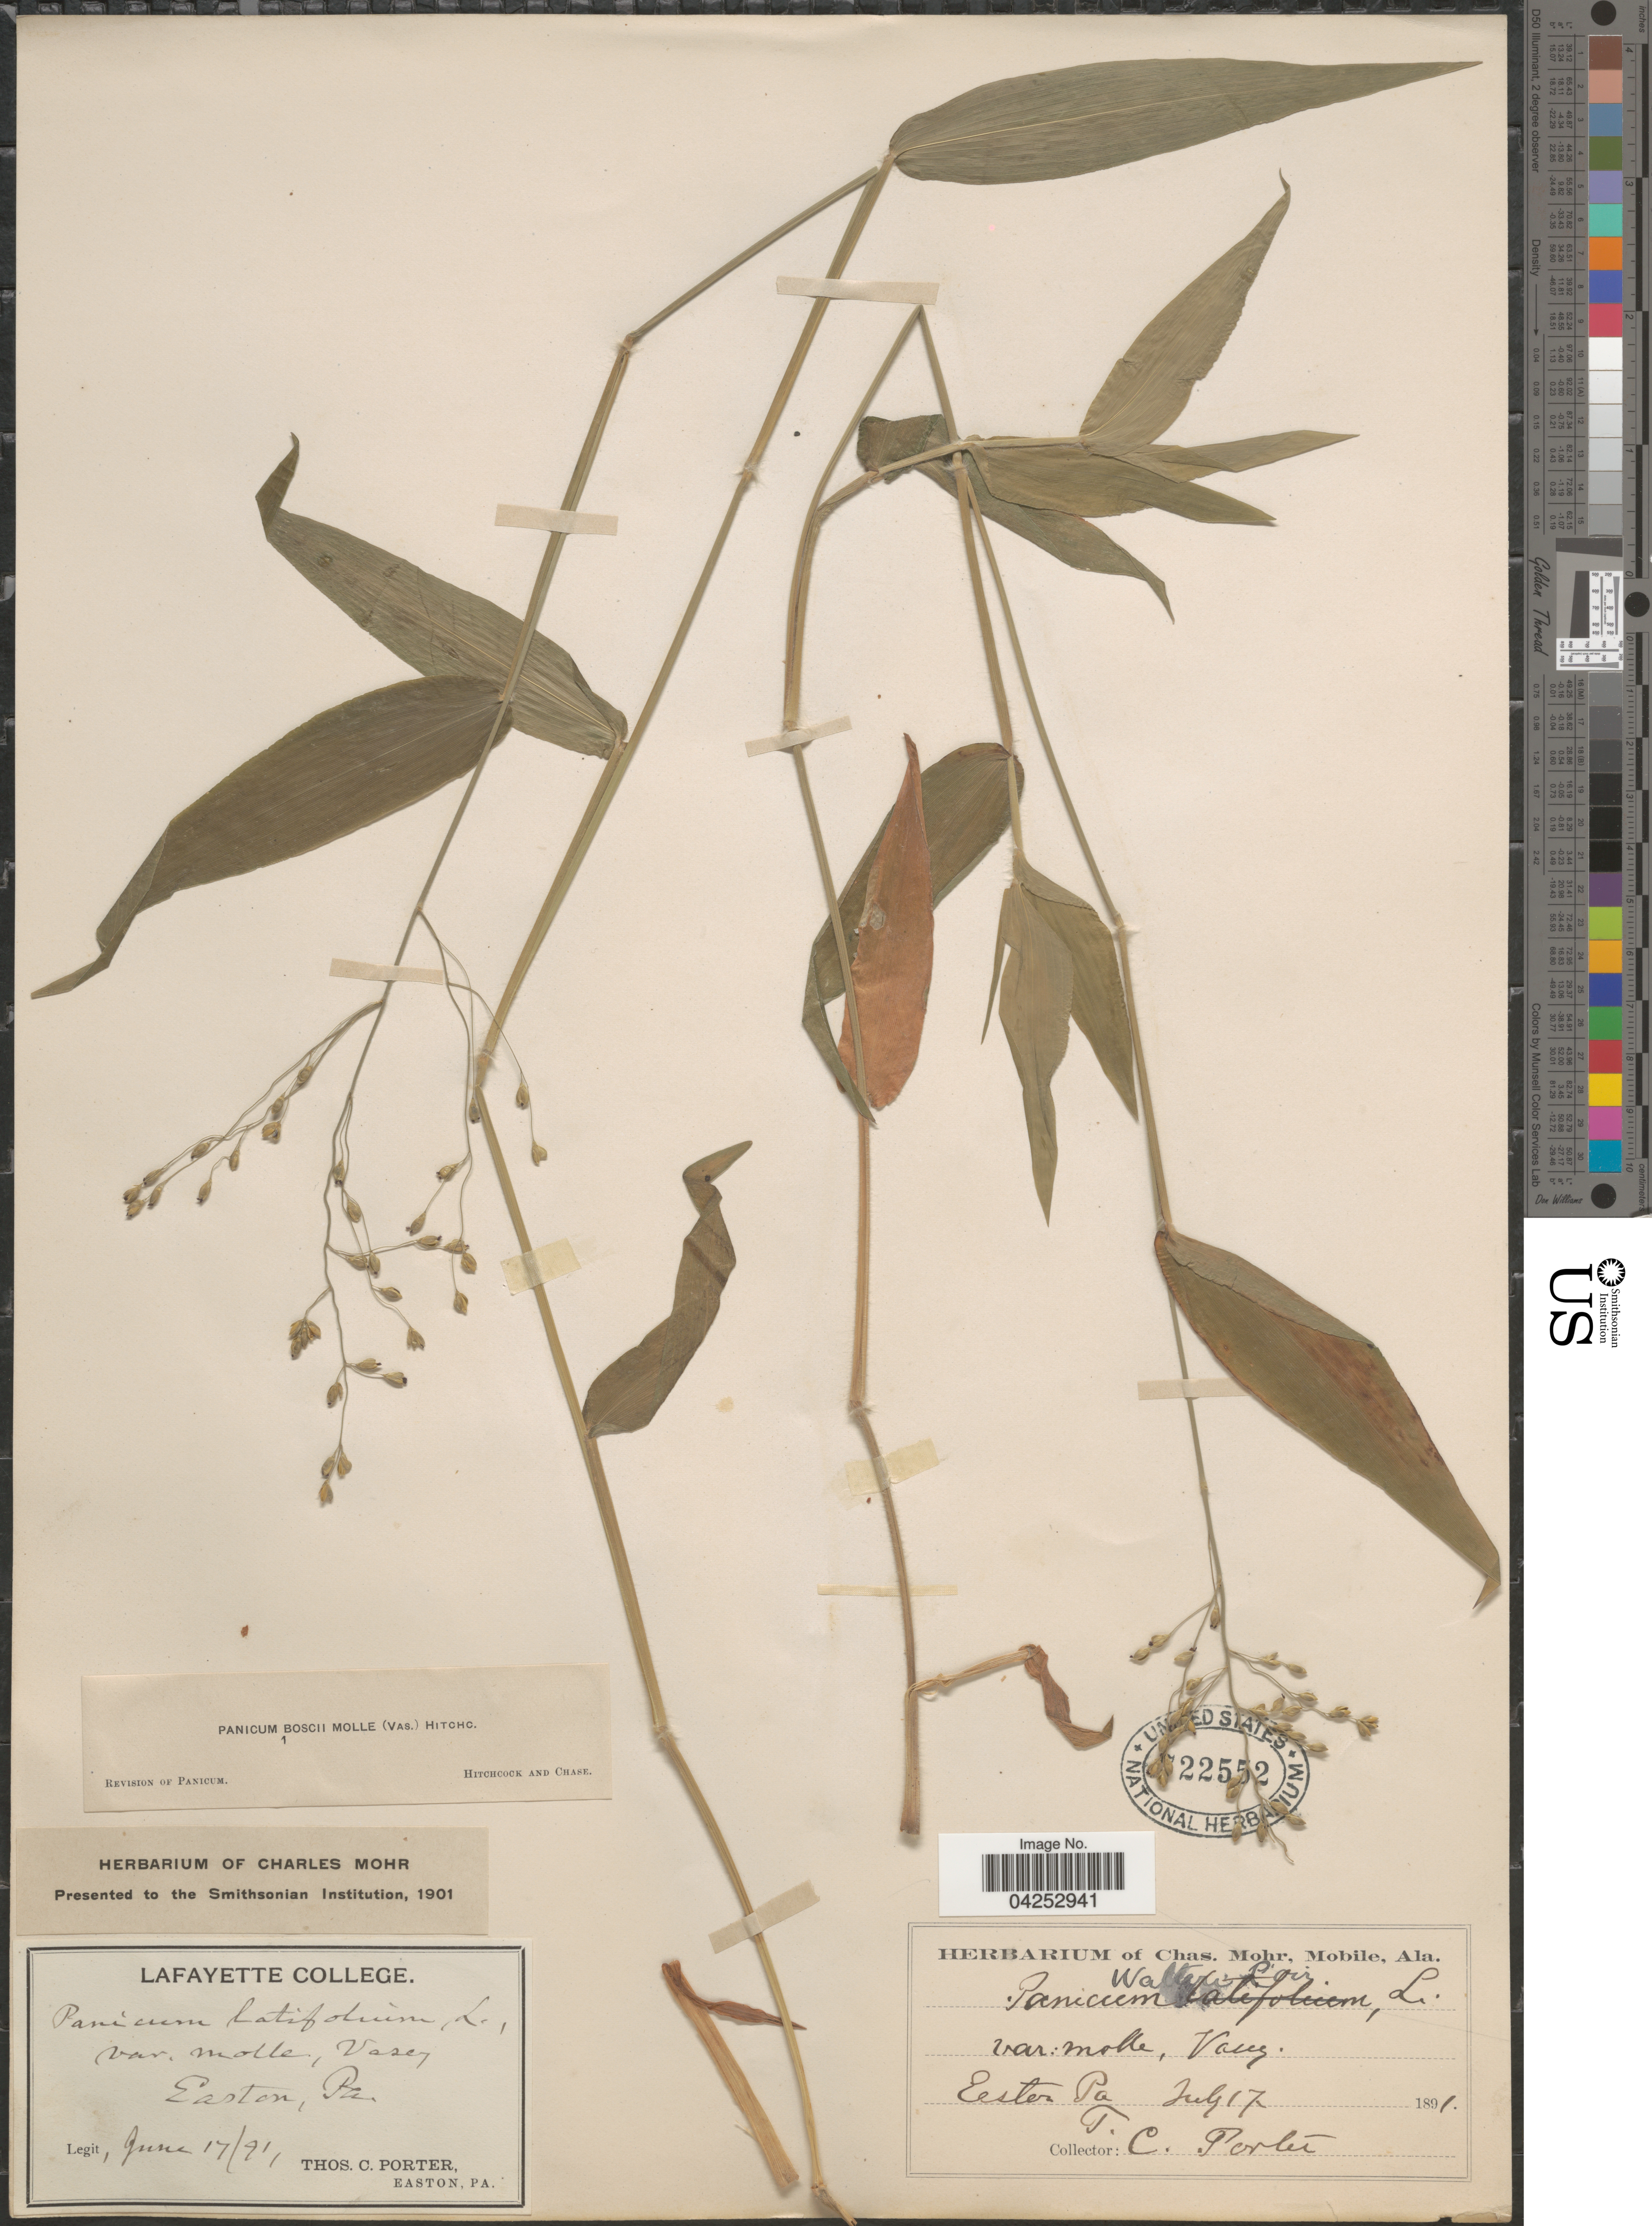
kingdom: Plantae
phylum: Tracheophyta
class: Liliopsida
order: Poales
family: Poaceae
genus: Dichanthelium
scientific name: Dichanthelium boscii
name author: (Poir.) Gould & C.A. Clark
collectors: T. Porter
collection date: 1891-06-17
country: United States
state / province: Pennsylvania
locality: Easton.